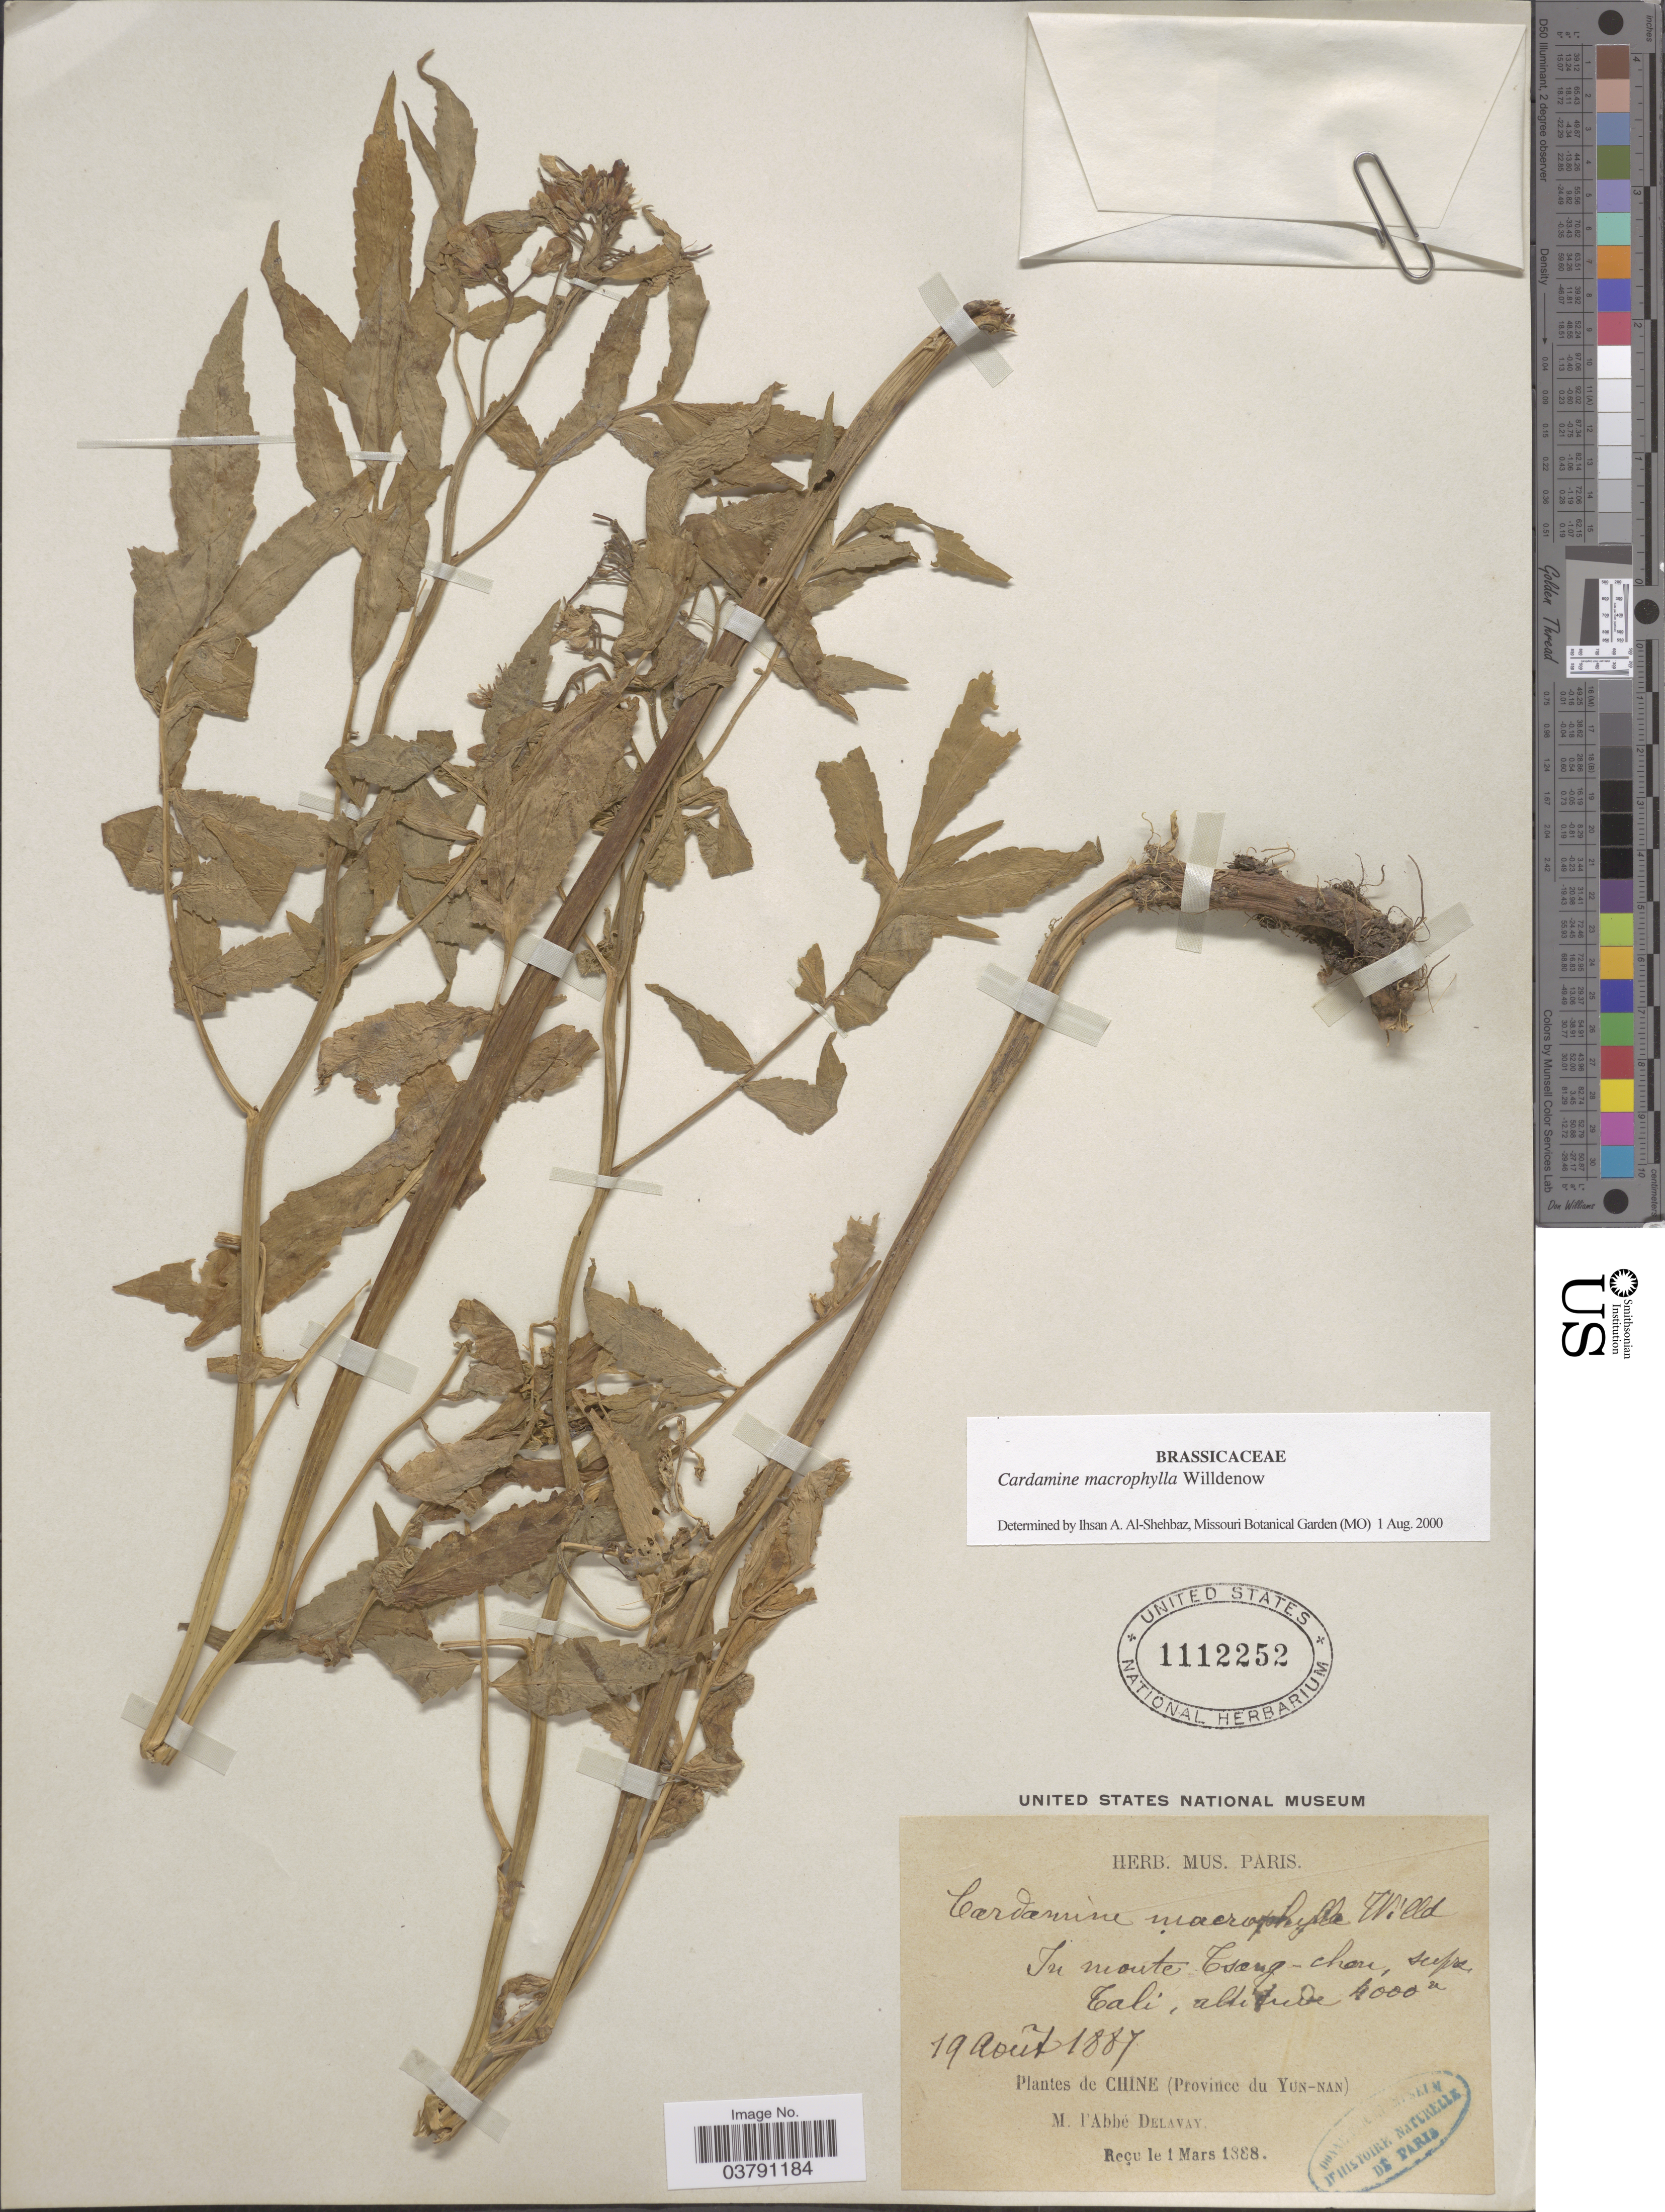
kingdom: Plantae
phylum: Tracheophyta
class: Magnoliopsida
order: Brassicales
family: Brassicaceae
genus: Cardamine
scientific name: Cardamine macrophylla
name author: Willd.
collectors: P. Delavay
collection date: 1887-08-19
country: China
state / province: Yunnan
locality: In monte Tsang-Chan, supra Tali. Province du Yun-nan.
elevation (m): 1219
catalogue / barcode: US 1112252